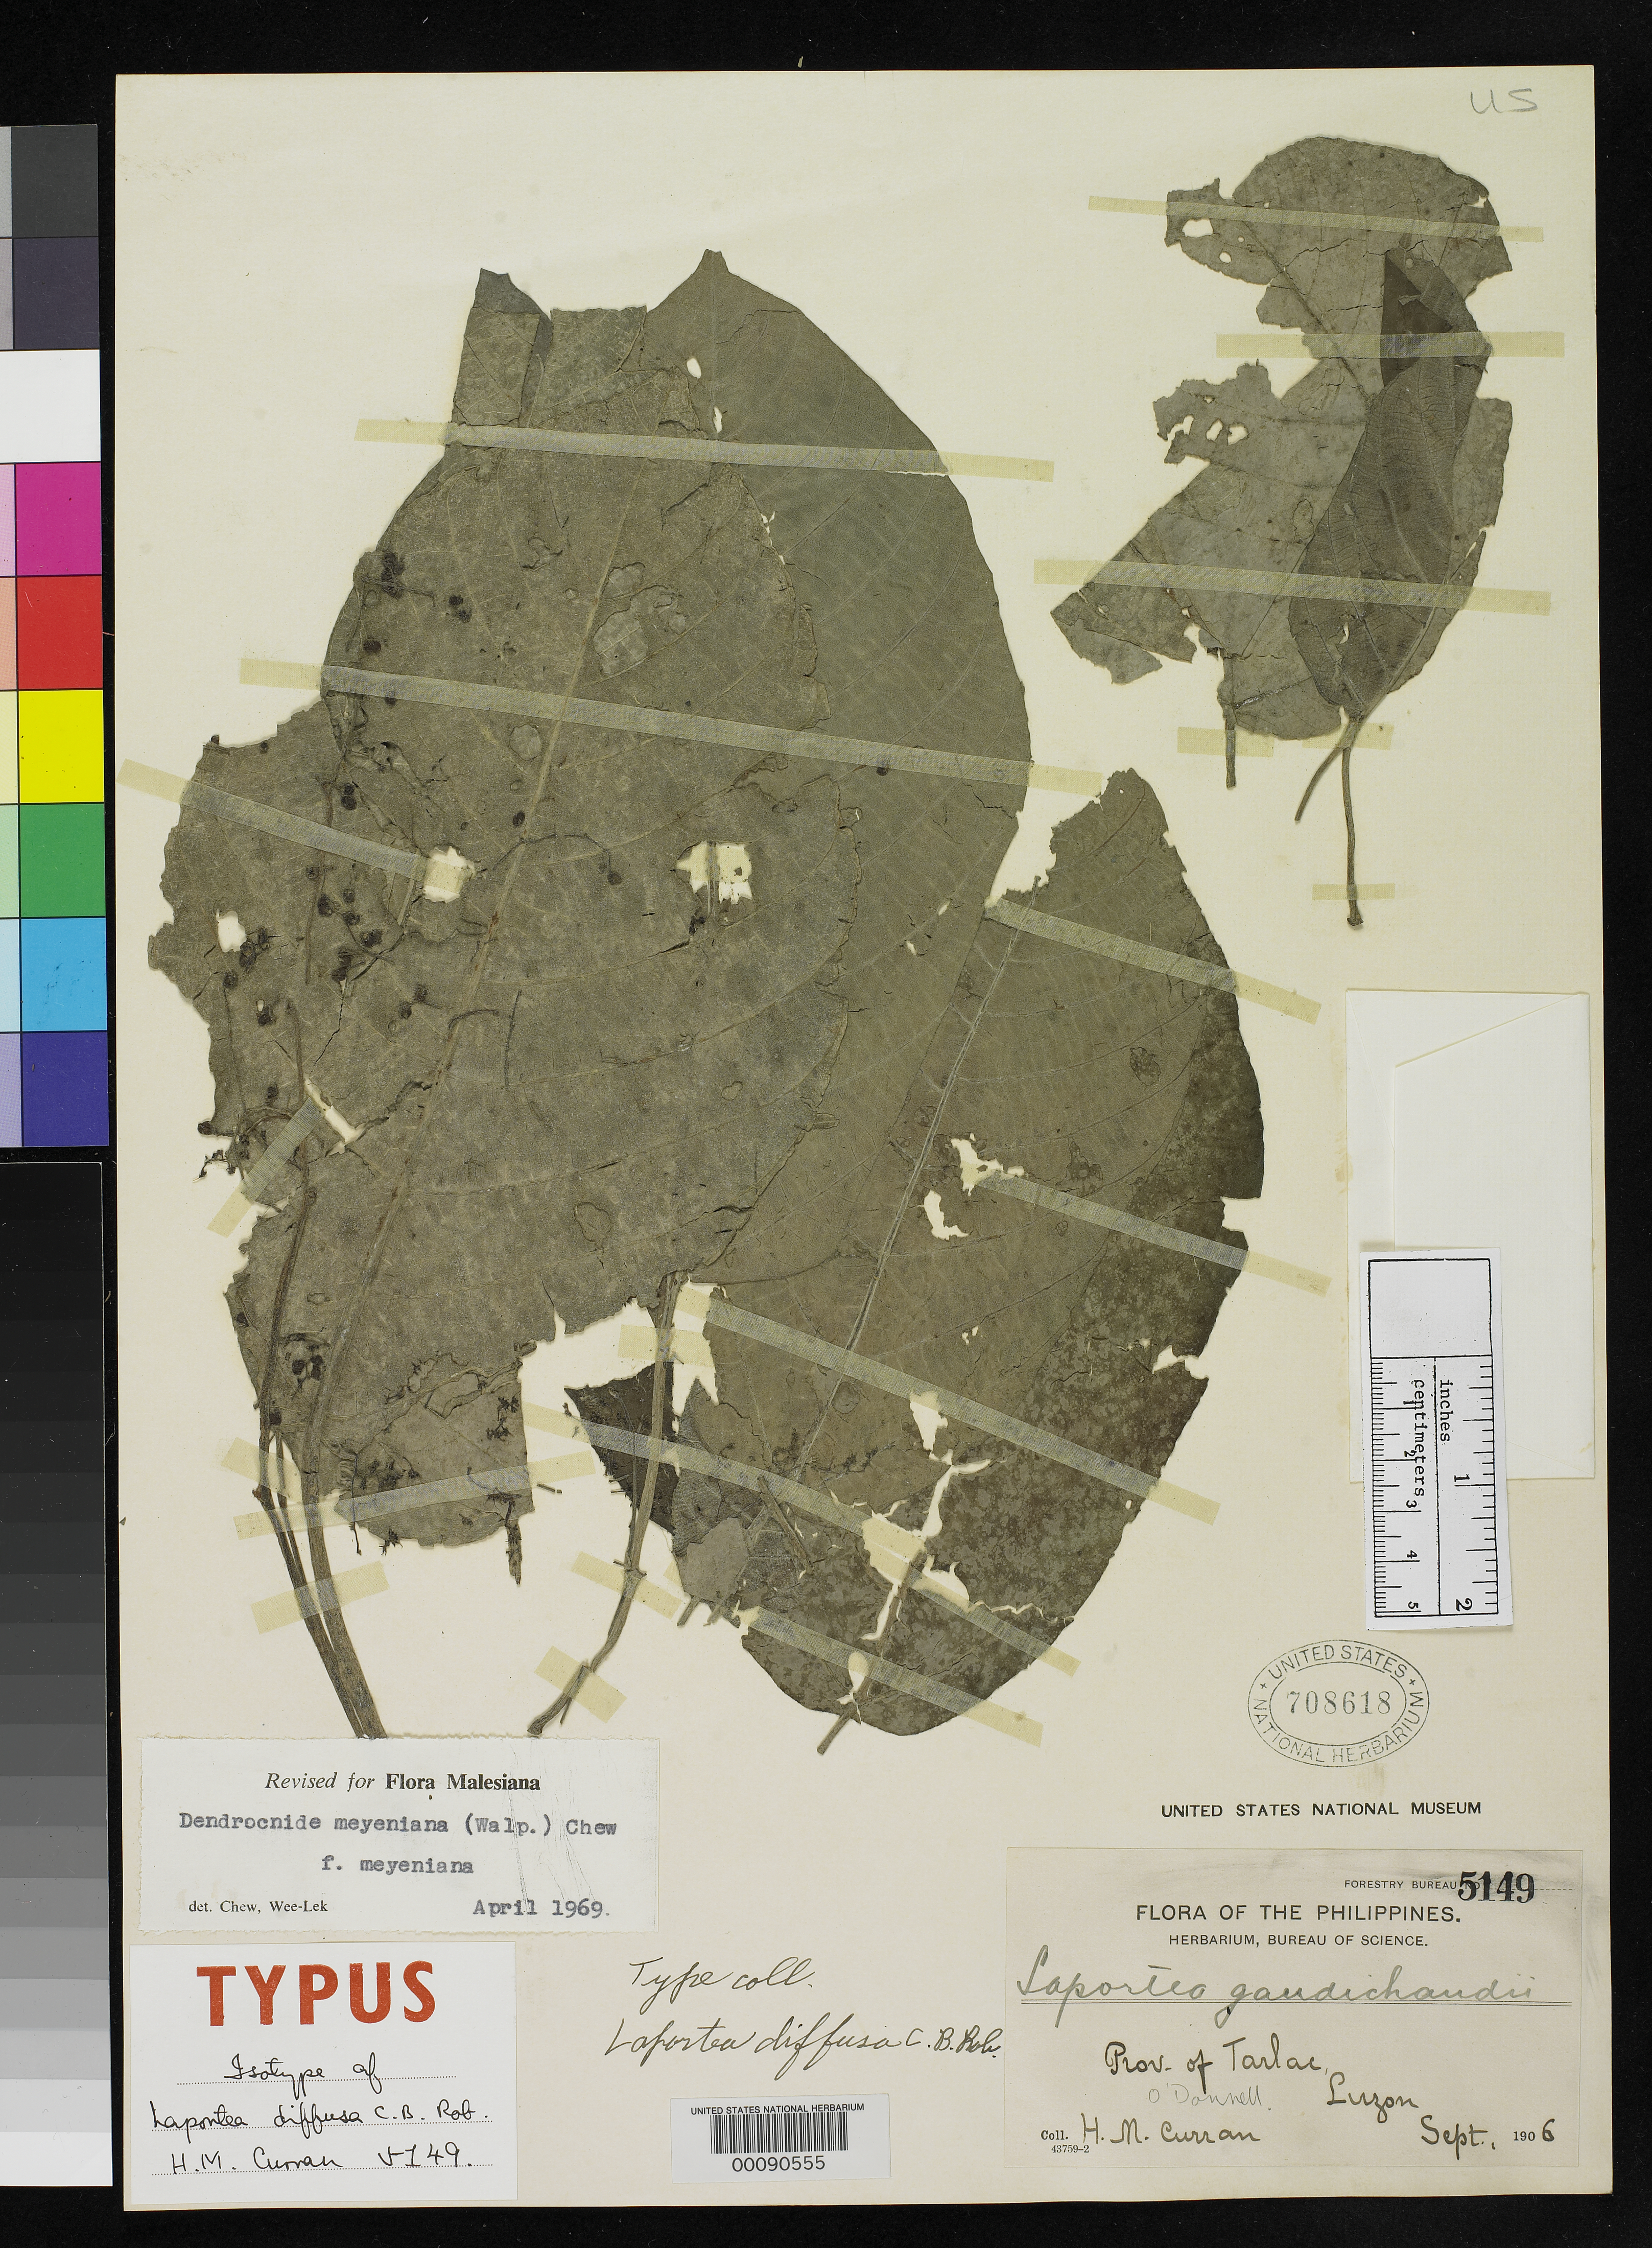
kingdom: Plantae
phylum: Tracheophyta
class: Magnoliopsida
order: Rosales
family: Urticaceae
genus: Laportea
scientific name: Laportea diffusa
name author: C.B. Rob.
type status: Isotype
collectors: H. M. Curran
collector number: Bur. Sci. 5149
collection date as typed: Sep 1906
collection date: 1906-09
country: Philippines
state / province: Central Luzon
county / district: Tarlac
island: Luzon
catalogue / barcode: US 708618